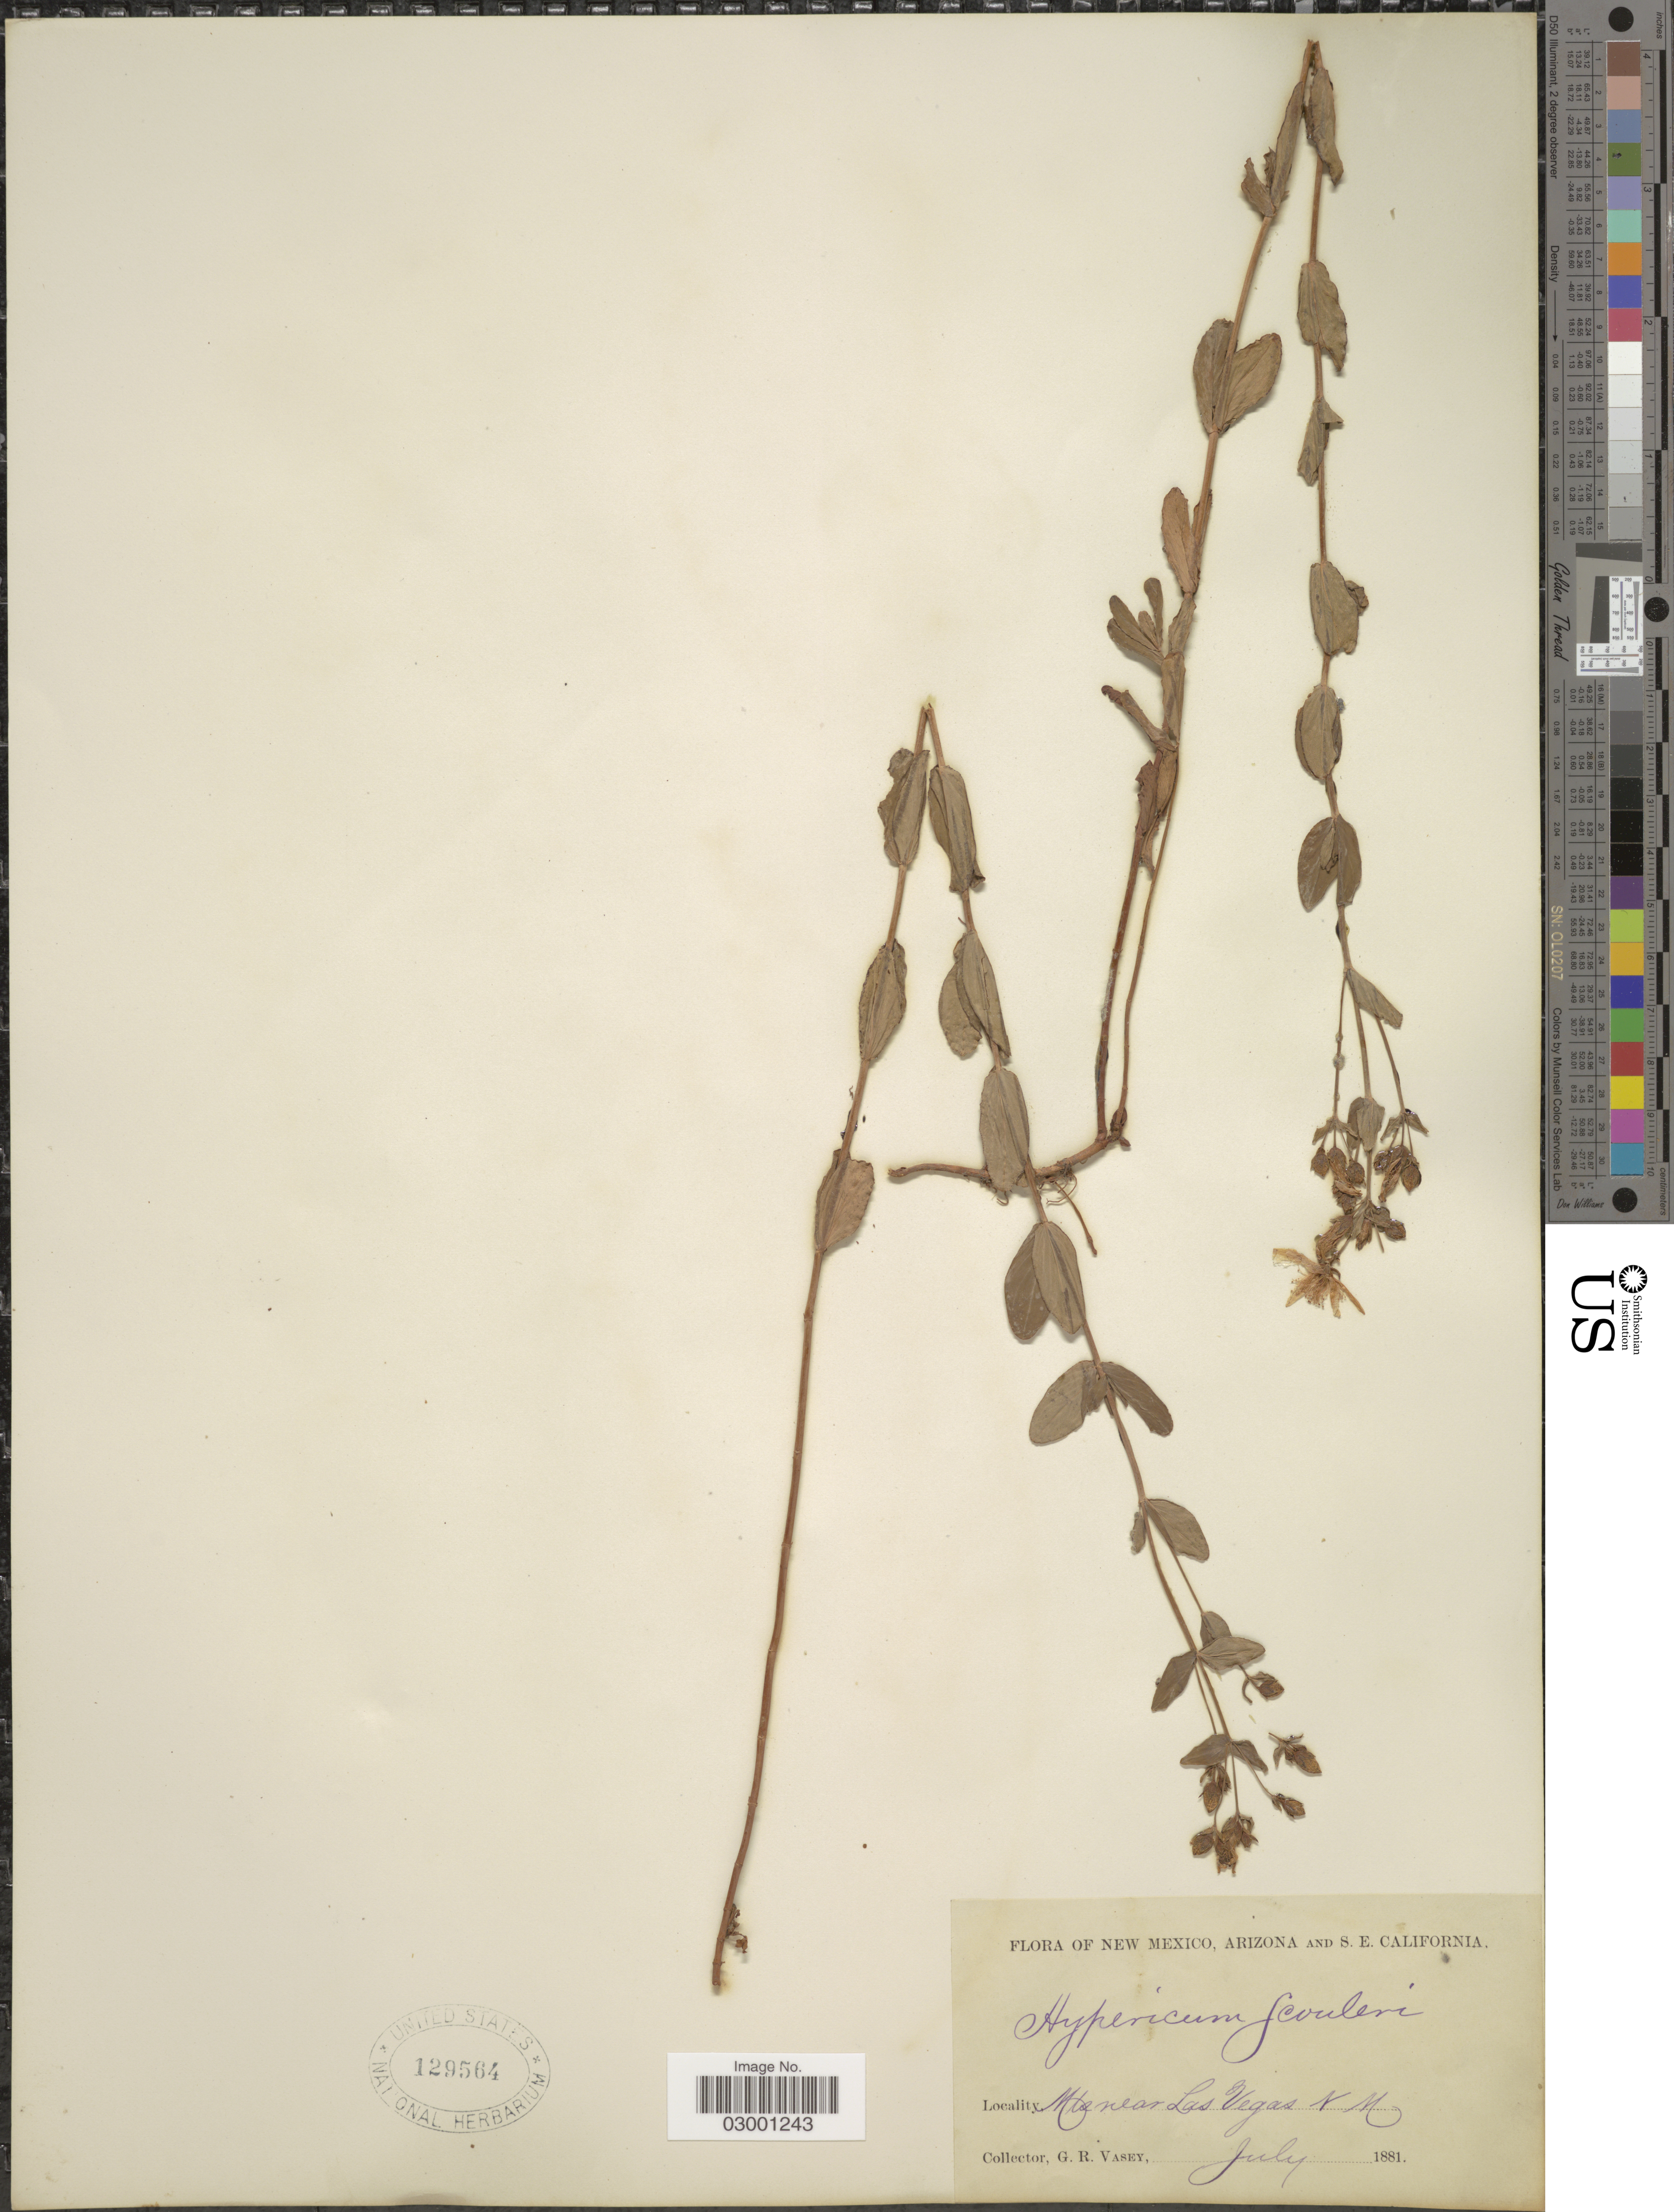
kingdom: Plantae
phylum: Tracheophyta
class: Magnoliopsida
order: Malpighiales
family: Hypericaceae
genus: Hypericum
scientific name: Hypericum formosum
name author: Kunth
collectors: G. R. Vasey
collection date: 1881-07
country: United States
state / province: New Mexico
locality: Mts near Las Vegas.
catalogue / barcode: US 129564